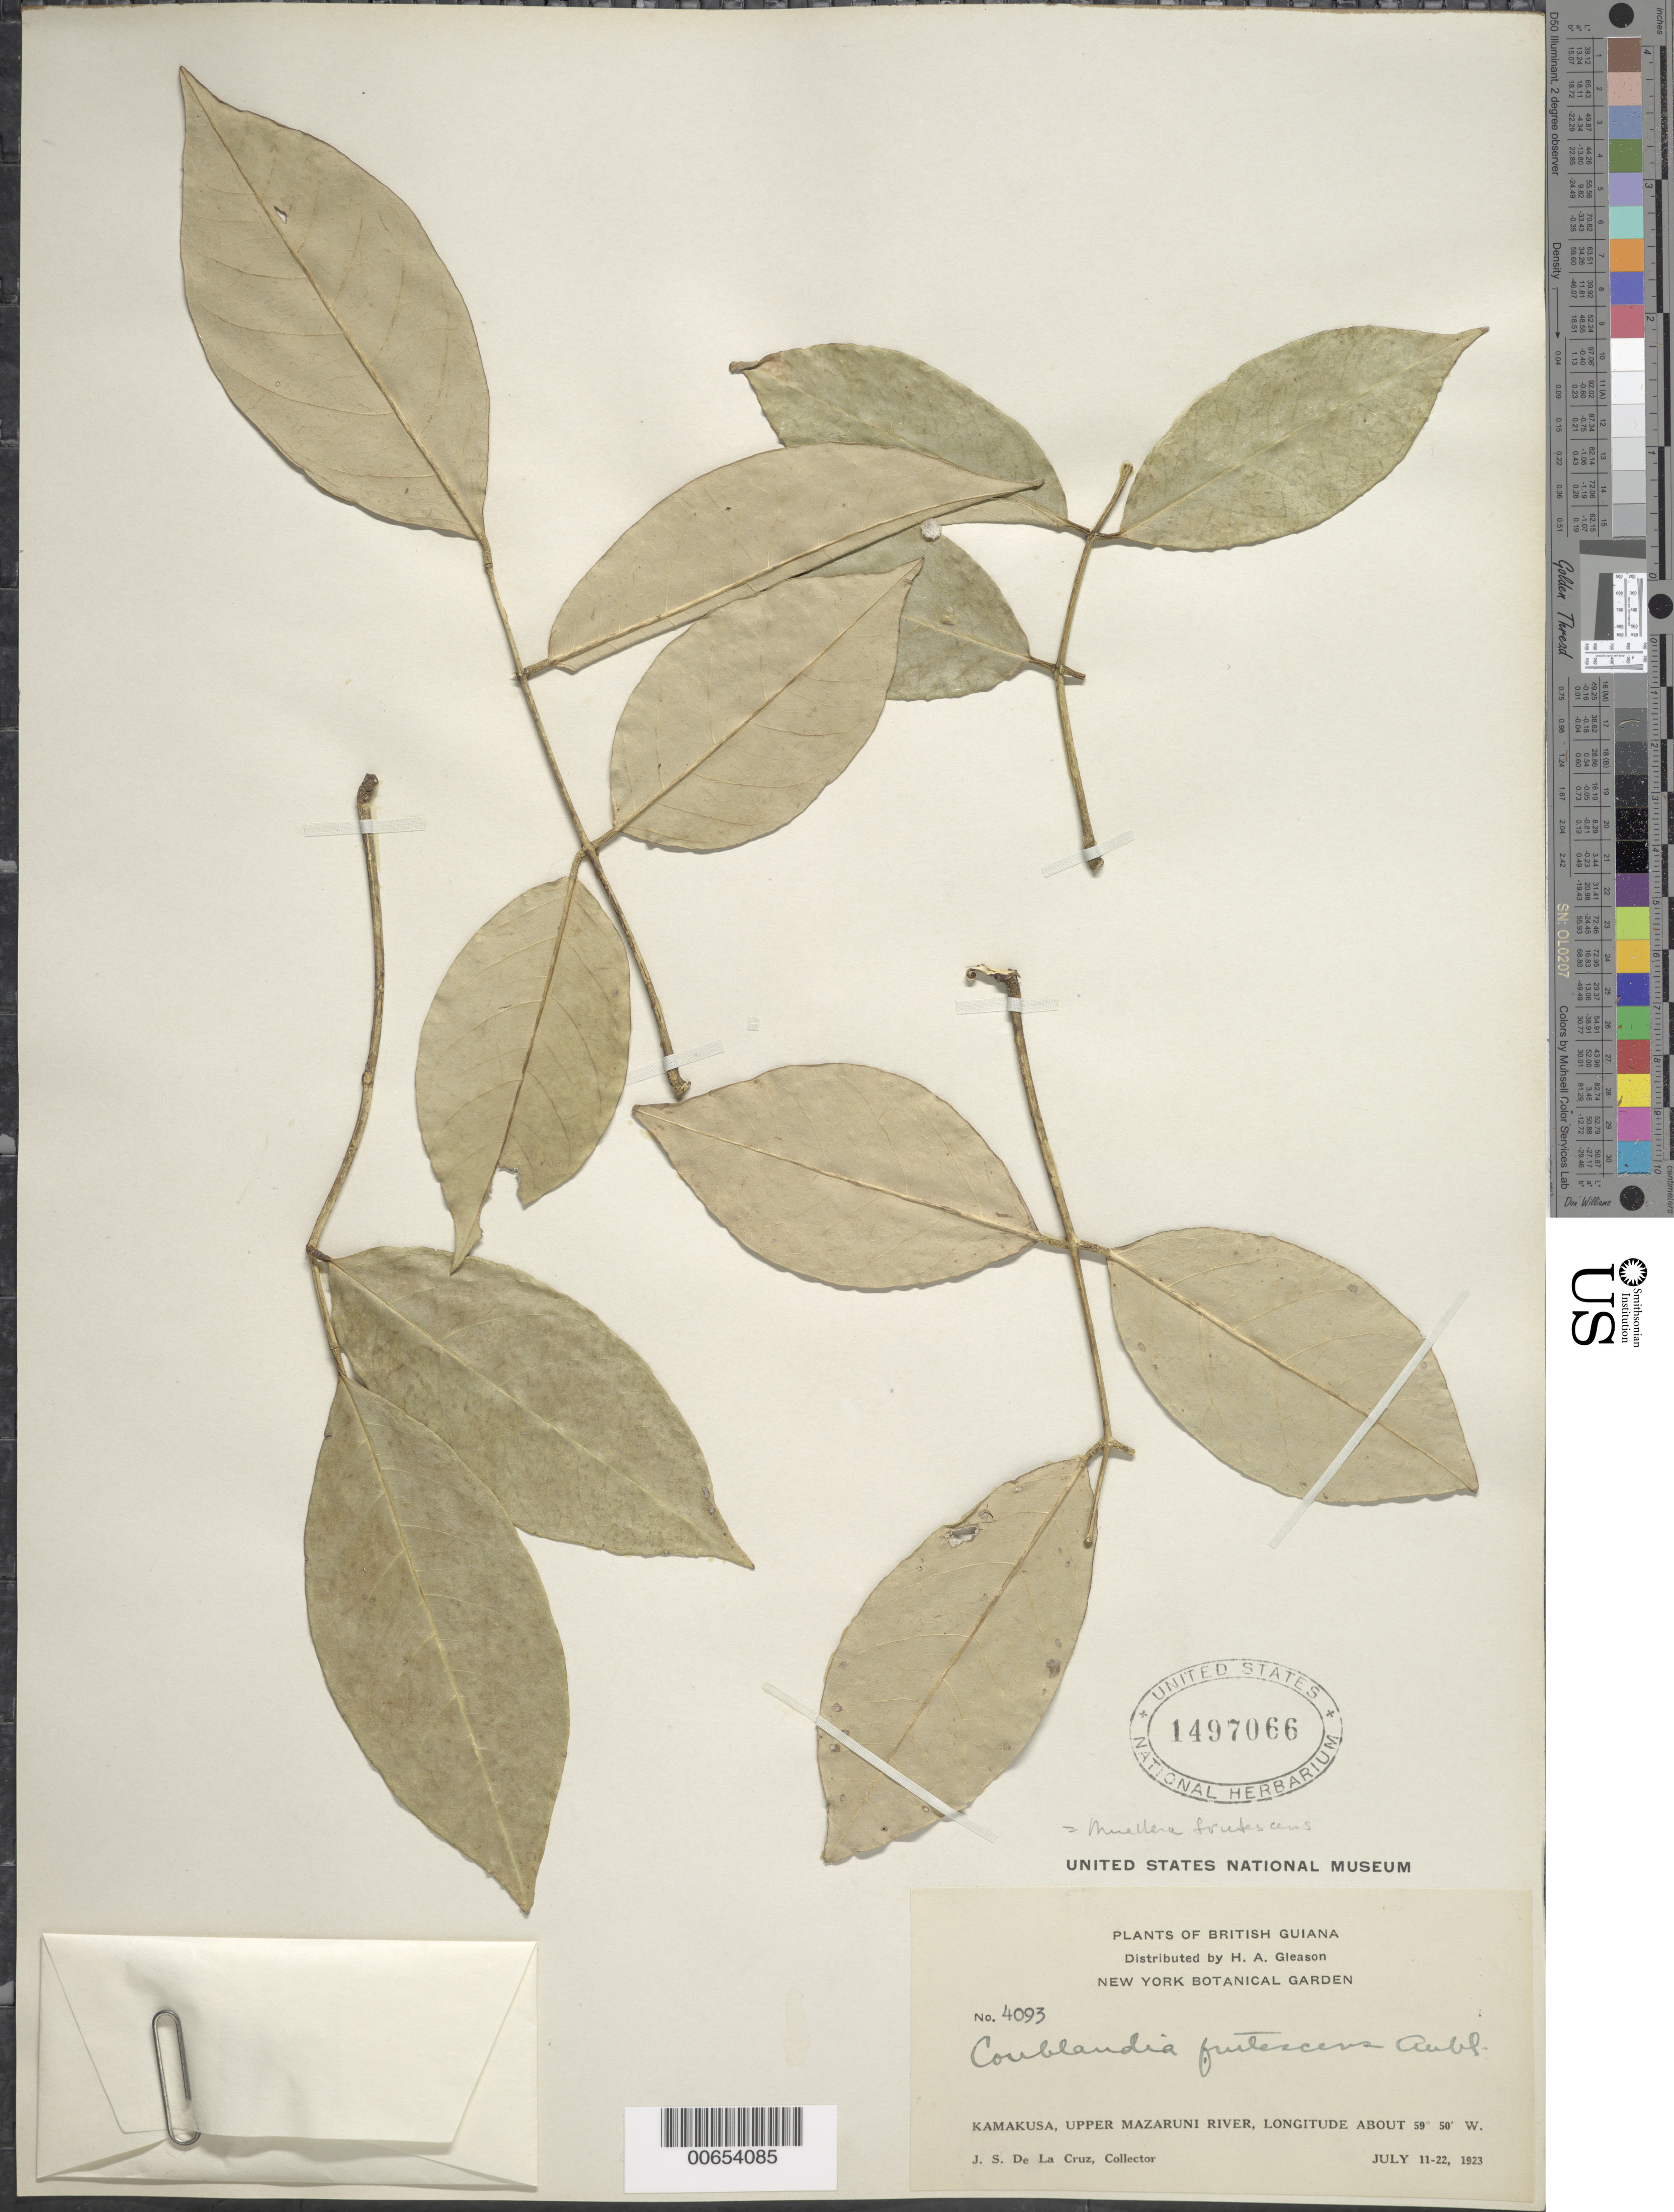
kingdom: Plantae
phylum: Tracheophyta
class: Magnoliopsida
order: Fabales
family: Fabaceae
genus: Muellera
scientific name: Muellera frutescens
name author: (Aubl.) Standl.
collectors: J. S. de la Cruz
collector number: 4093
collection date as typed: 11-Jul-23 to 22-Jul-23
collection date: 1923-07-11/1923-07-22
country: Guyana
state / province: Cuyuni-Mazaruni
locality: Kamakusa, Upper Mazaruni R.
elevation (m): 100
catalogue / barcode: US 1497066